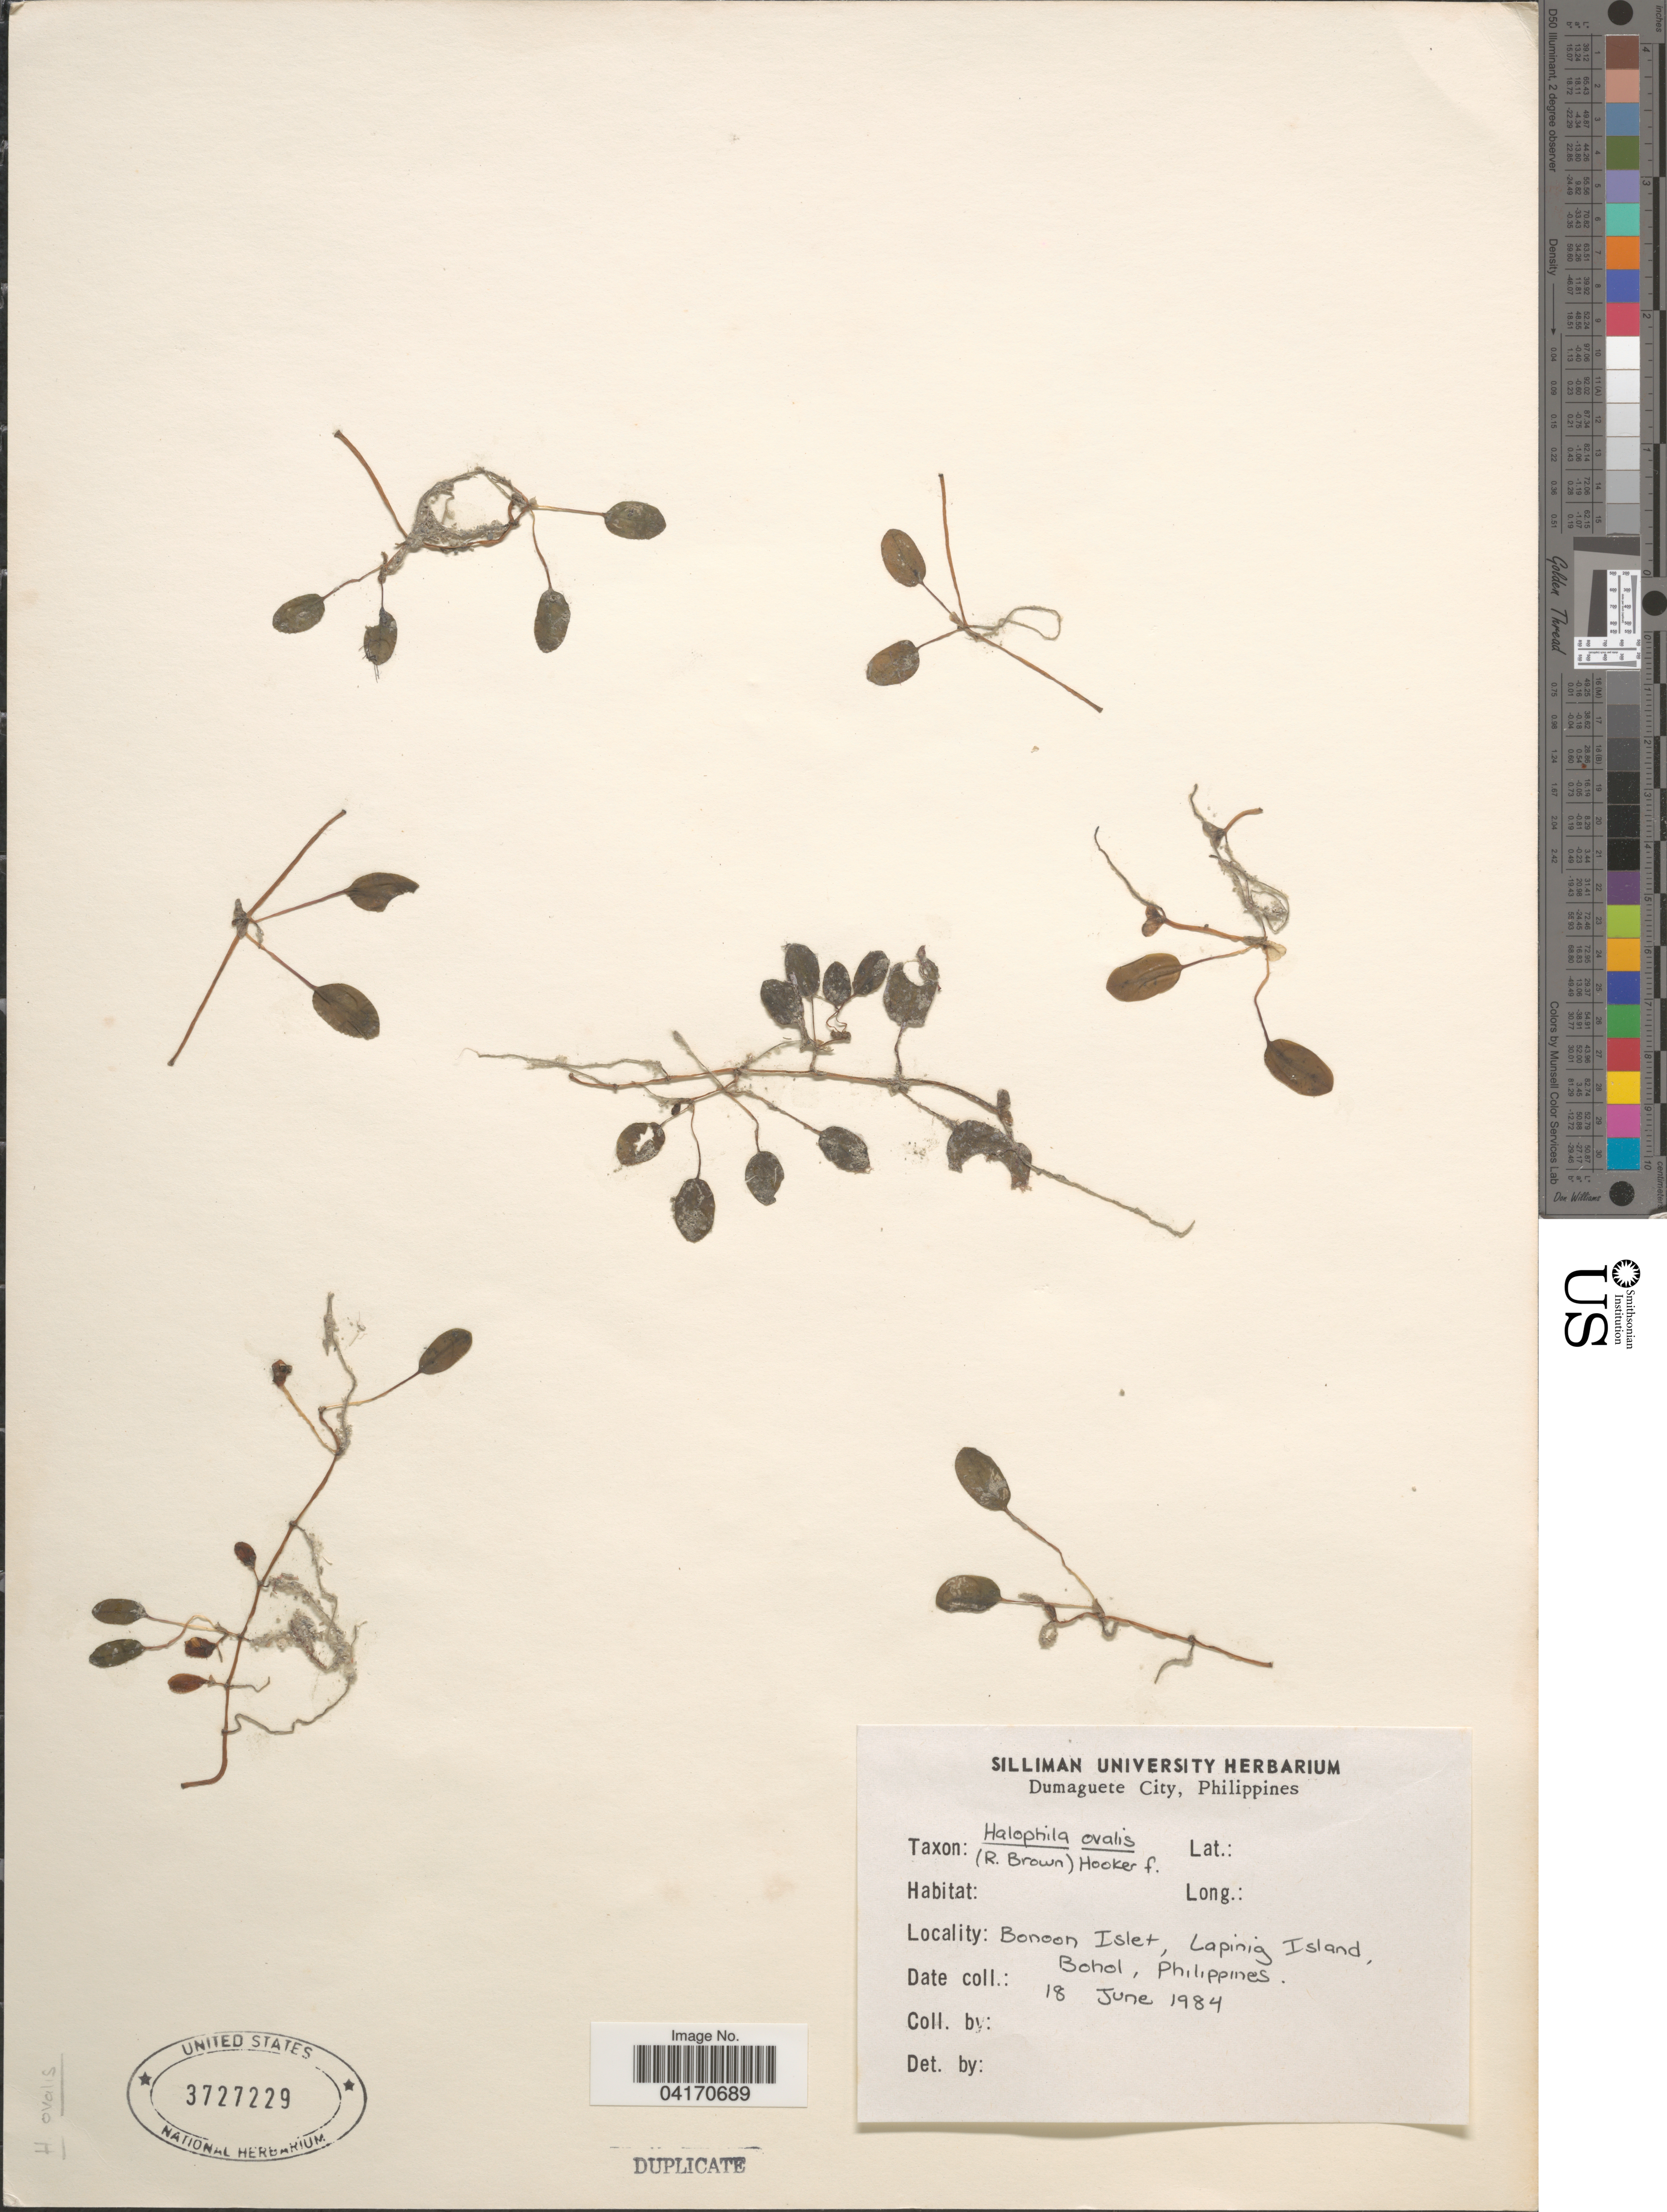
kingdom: Plantae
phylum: Tracheophyta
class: Liliopsida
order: Alismatales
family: Hydrocharitaceae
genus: Halophila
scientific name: Halophila ovalis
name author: (R. Br.) Hook. f.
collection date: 1984-06-18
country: Philippines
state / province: Central Visayas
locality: Bonon Islet, Lapinig Island, Bohol.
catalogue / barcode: US 3727229